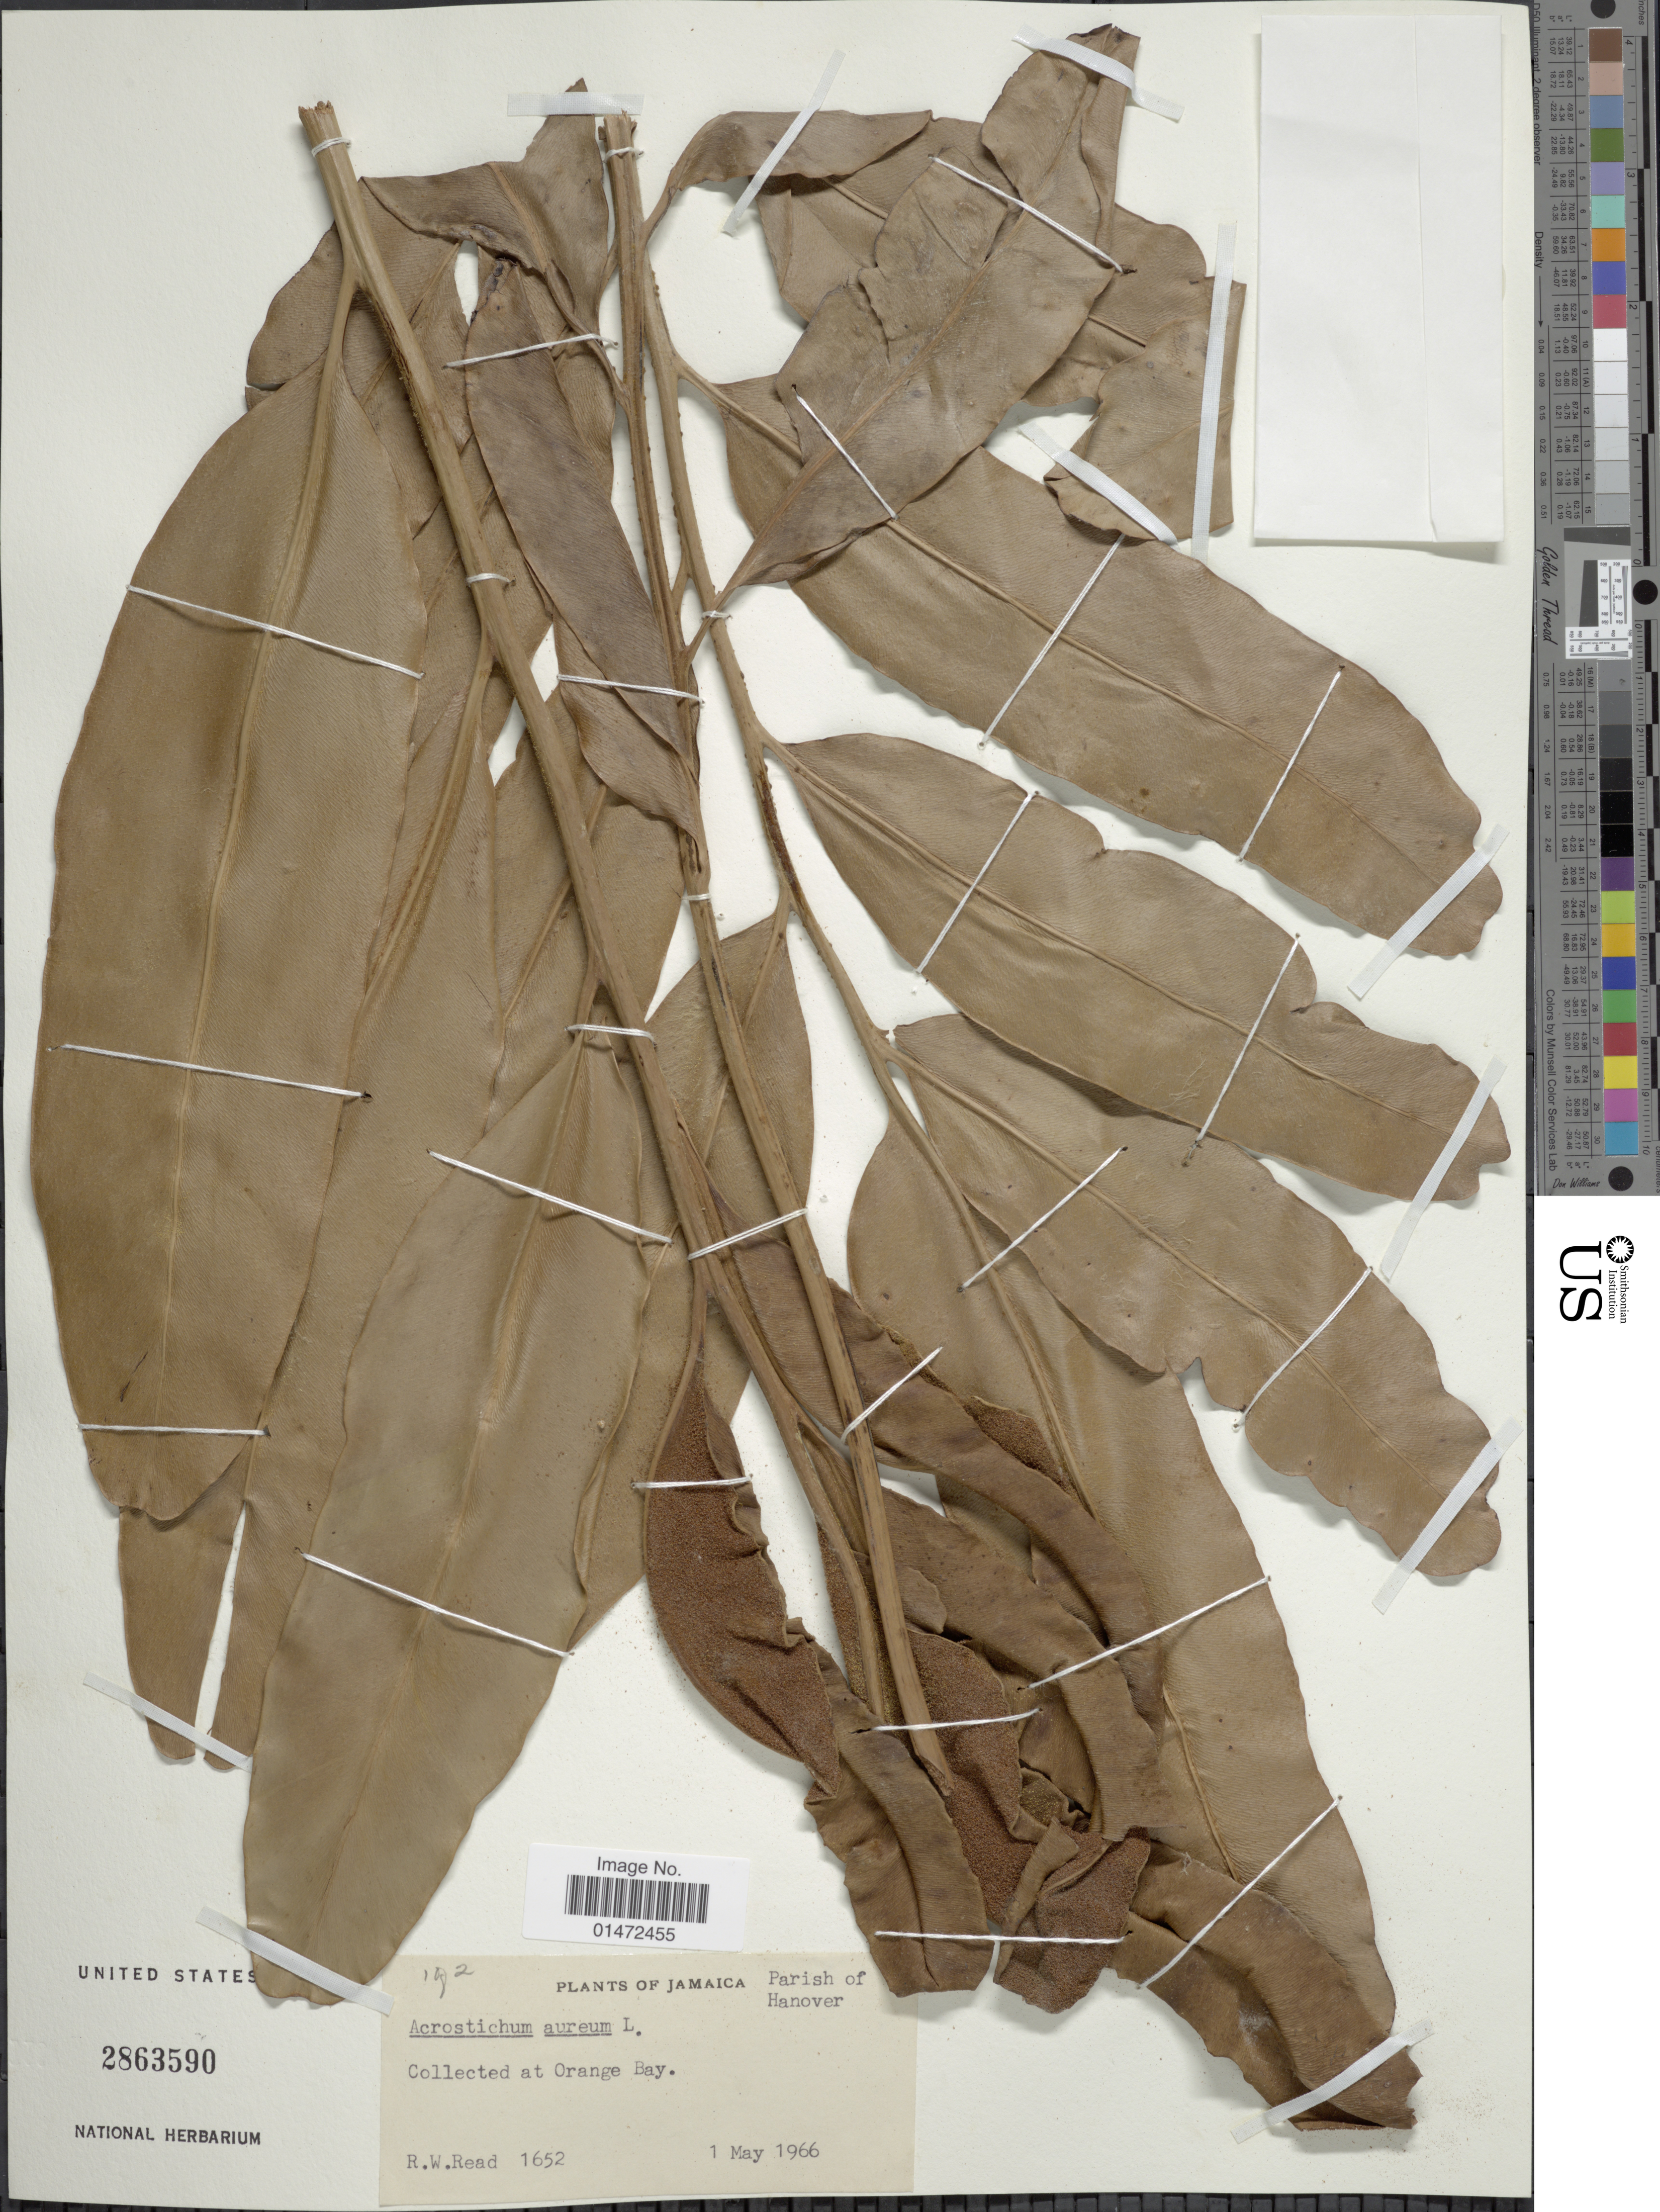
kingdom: Plantae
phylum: Tracheophyta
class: Polypodiopsida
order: Polypodiales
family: Pteridaceae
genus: Acrostichum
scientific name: Acrostichum aureum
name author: L.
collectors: R. W. Read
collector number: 1652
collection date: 1966-05-01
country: Jamaica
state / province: Hanover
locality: Collected at Orange Bay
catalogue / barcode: US 2863590